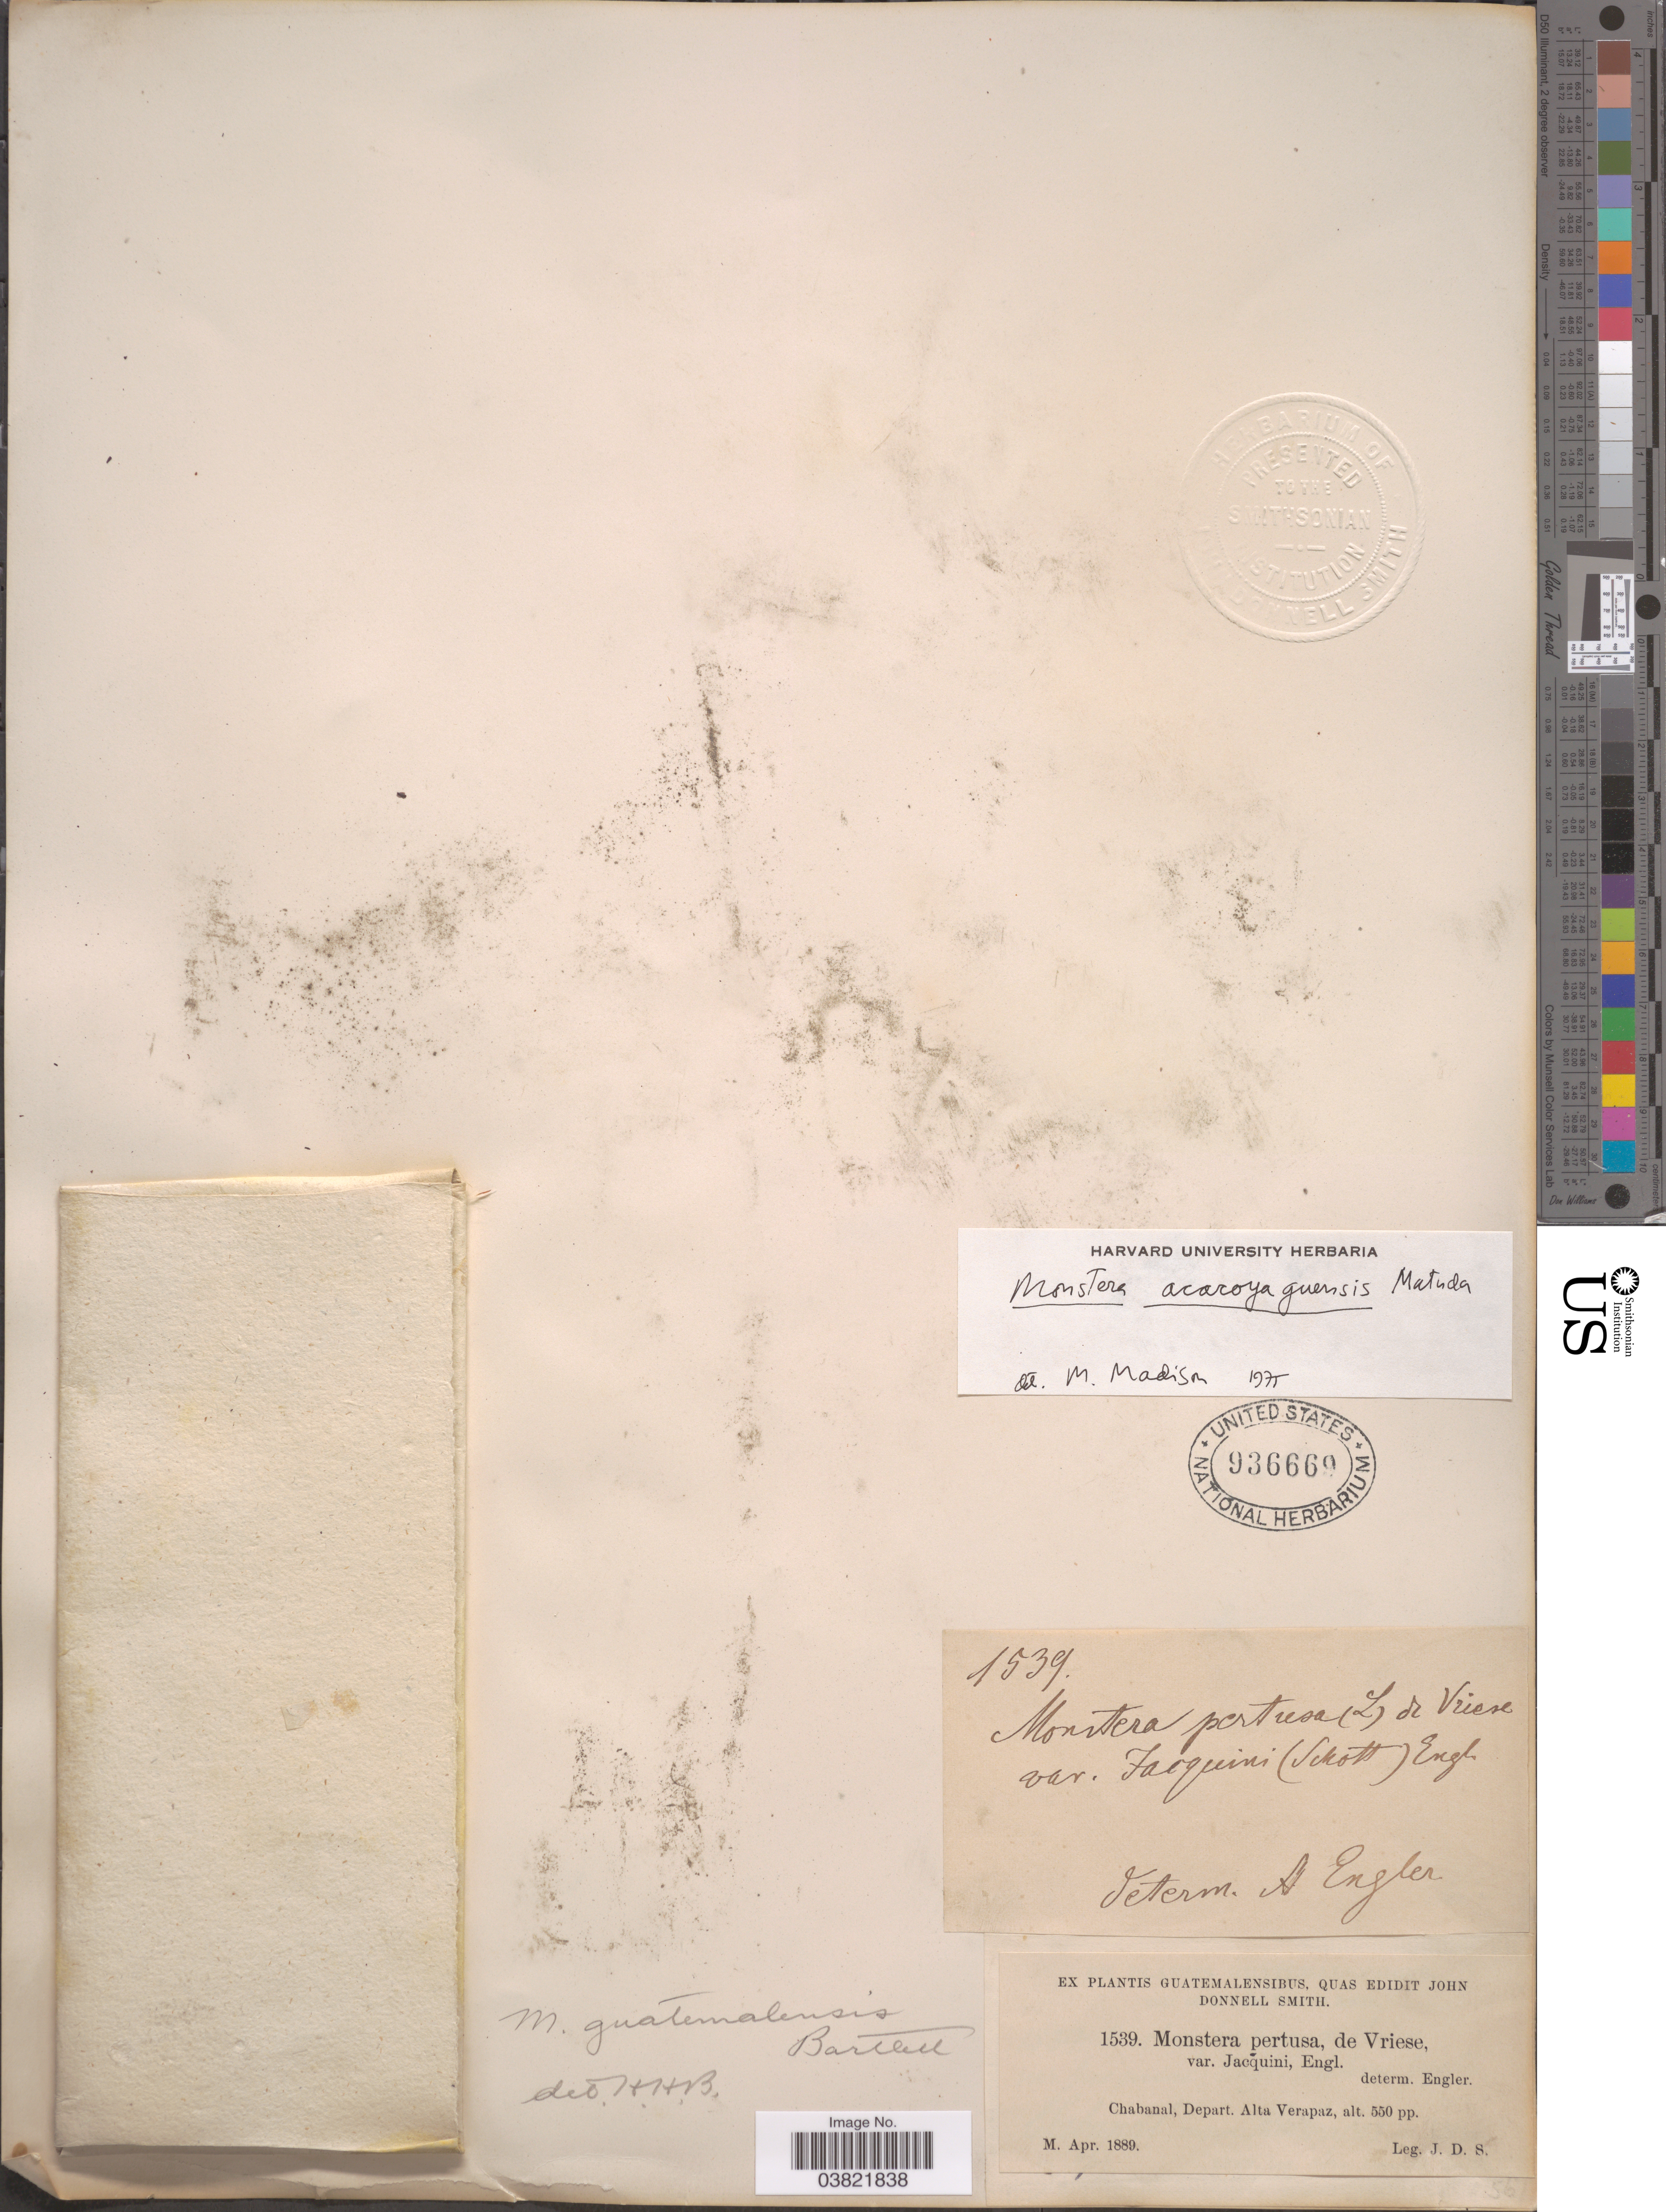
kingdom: Plantae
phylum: Tracheophyta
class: Liliopsida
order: Alismatales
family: Araceae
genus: Monstera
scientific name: Monstera acacoyaguensis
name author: Matuda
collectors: J. Donnell Smith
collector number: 1539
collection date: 1889-04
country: Guatemala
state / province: Alta Verapaz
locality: Chabanal, Depart. Alta Verapaz.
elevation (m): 168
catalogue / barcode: US 936669